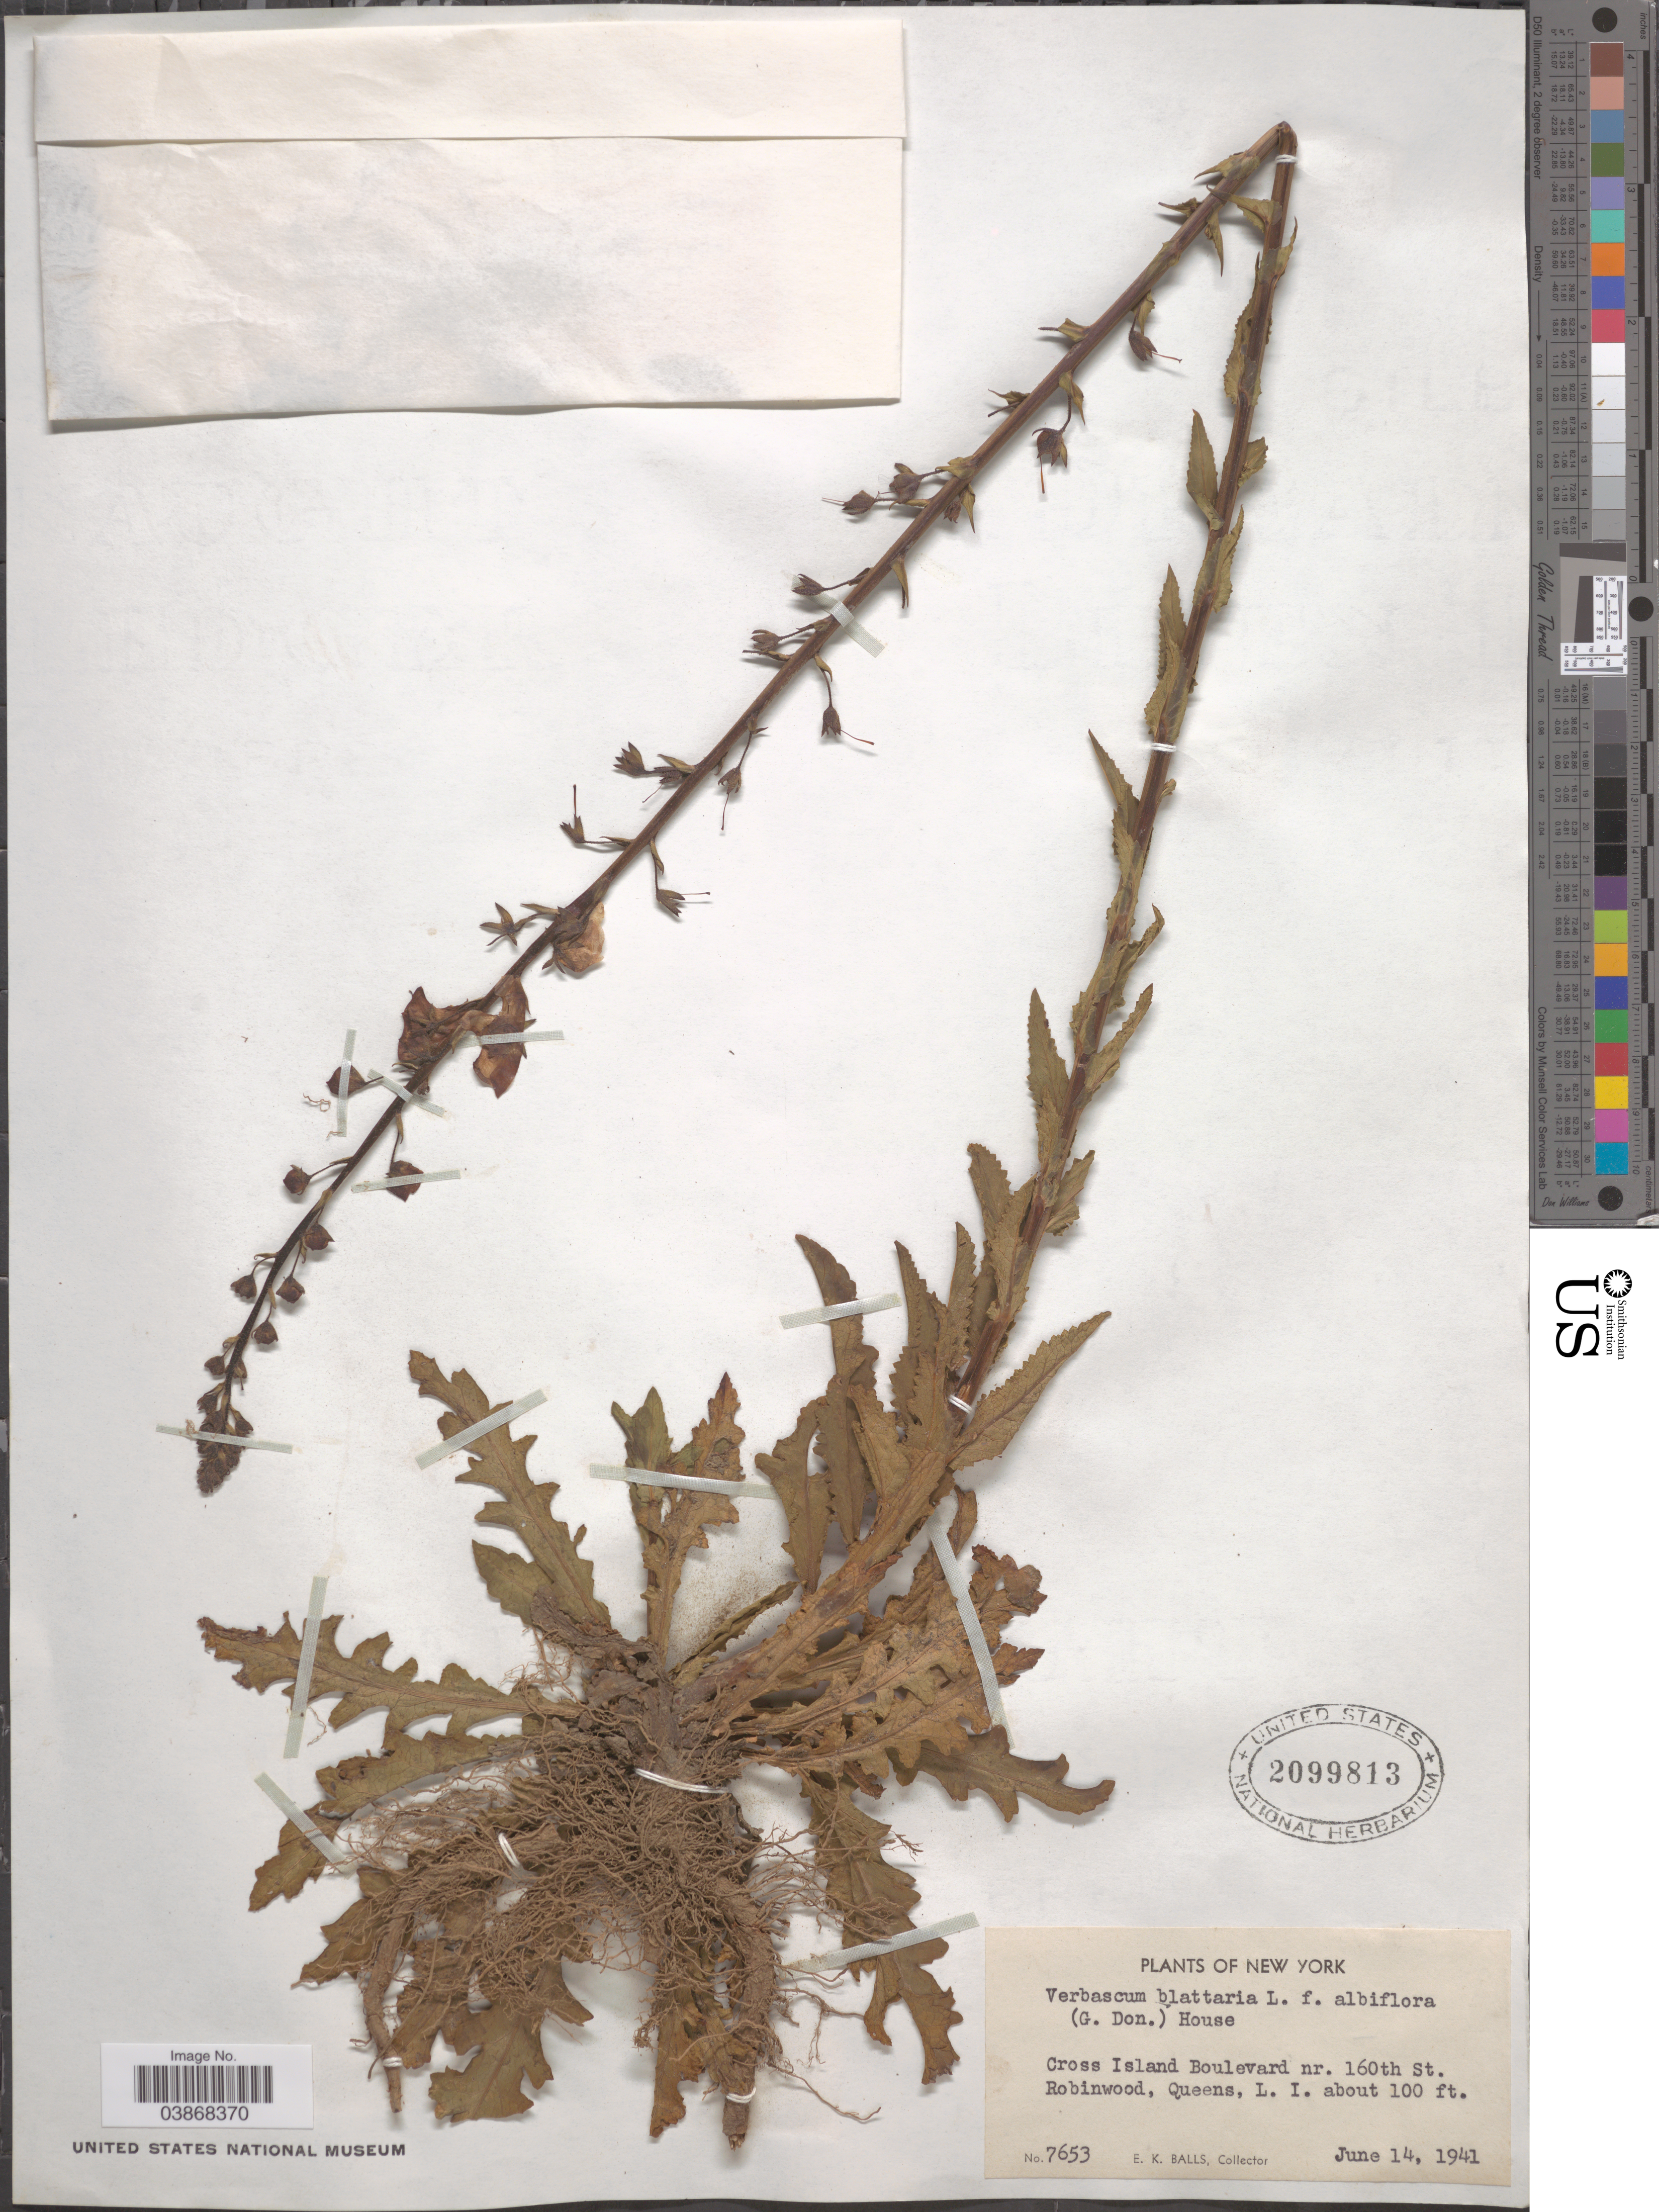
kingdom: Plantae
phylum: Tracheophyta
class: Magnoliopsida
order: Lamiales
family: Scrophulariaceae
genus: Verbascum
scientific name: Verbascum blattaria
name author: L.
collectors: E. K. Balls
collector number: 7653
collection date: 1941-06-14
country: United States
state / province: New York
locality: Cross Island Boulevard nr. 160th St. Robinwood, Queens, L. I.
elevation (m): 30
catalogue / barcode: US 2099813